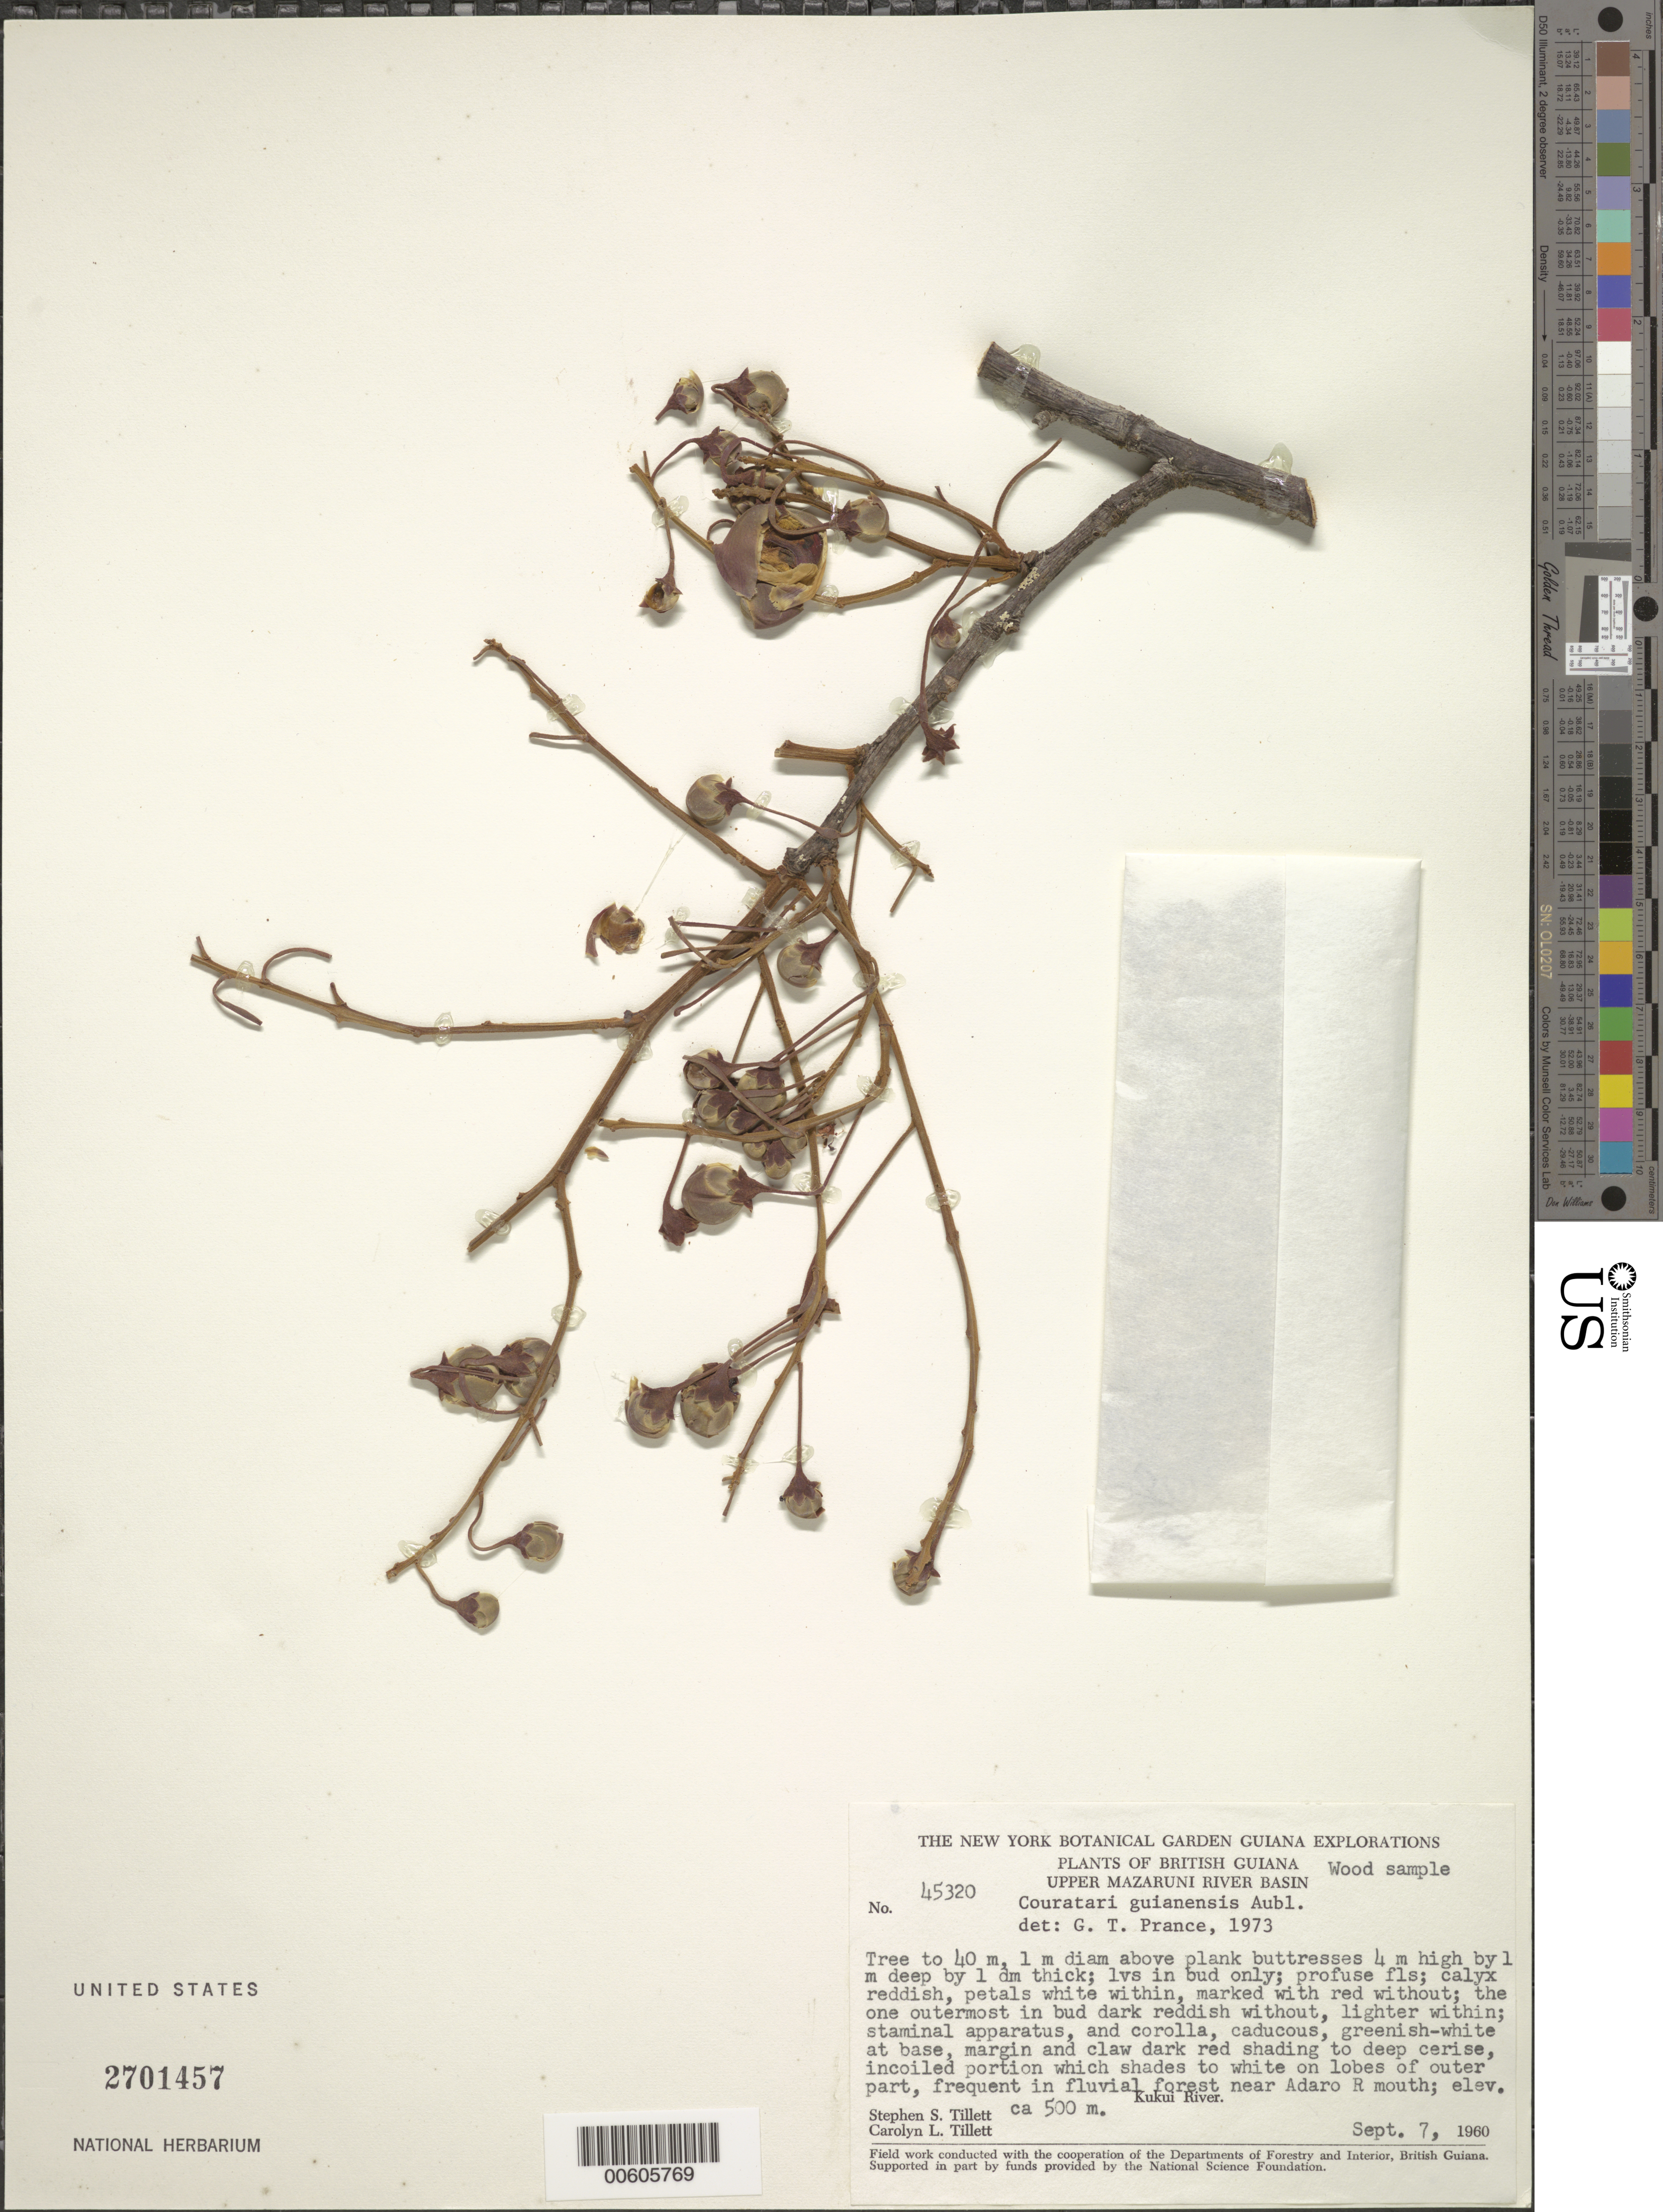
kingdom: Plantae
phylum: Tracheophyta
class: Magnoliopsida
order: Ericales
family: Lecythidaceae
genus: Couratari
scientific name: Couratari guianensis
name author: Aubl.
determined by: Prance, G. T.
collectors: S. S. Tillett, C. L. Tillett & R. Boyan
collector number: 45320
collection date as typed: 7-Sep-60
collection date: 1960-09-07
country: Guyana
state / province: Cuyuni-Mazaruni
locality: Kukui R., Adaro R. mouth, Upper Mazaruni R. basin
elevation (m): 500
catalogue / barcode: US 2701457